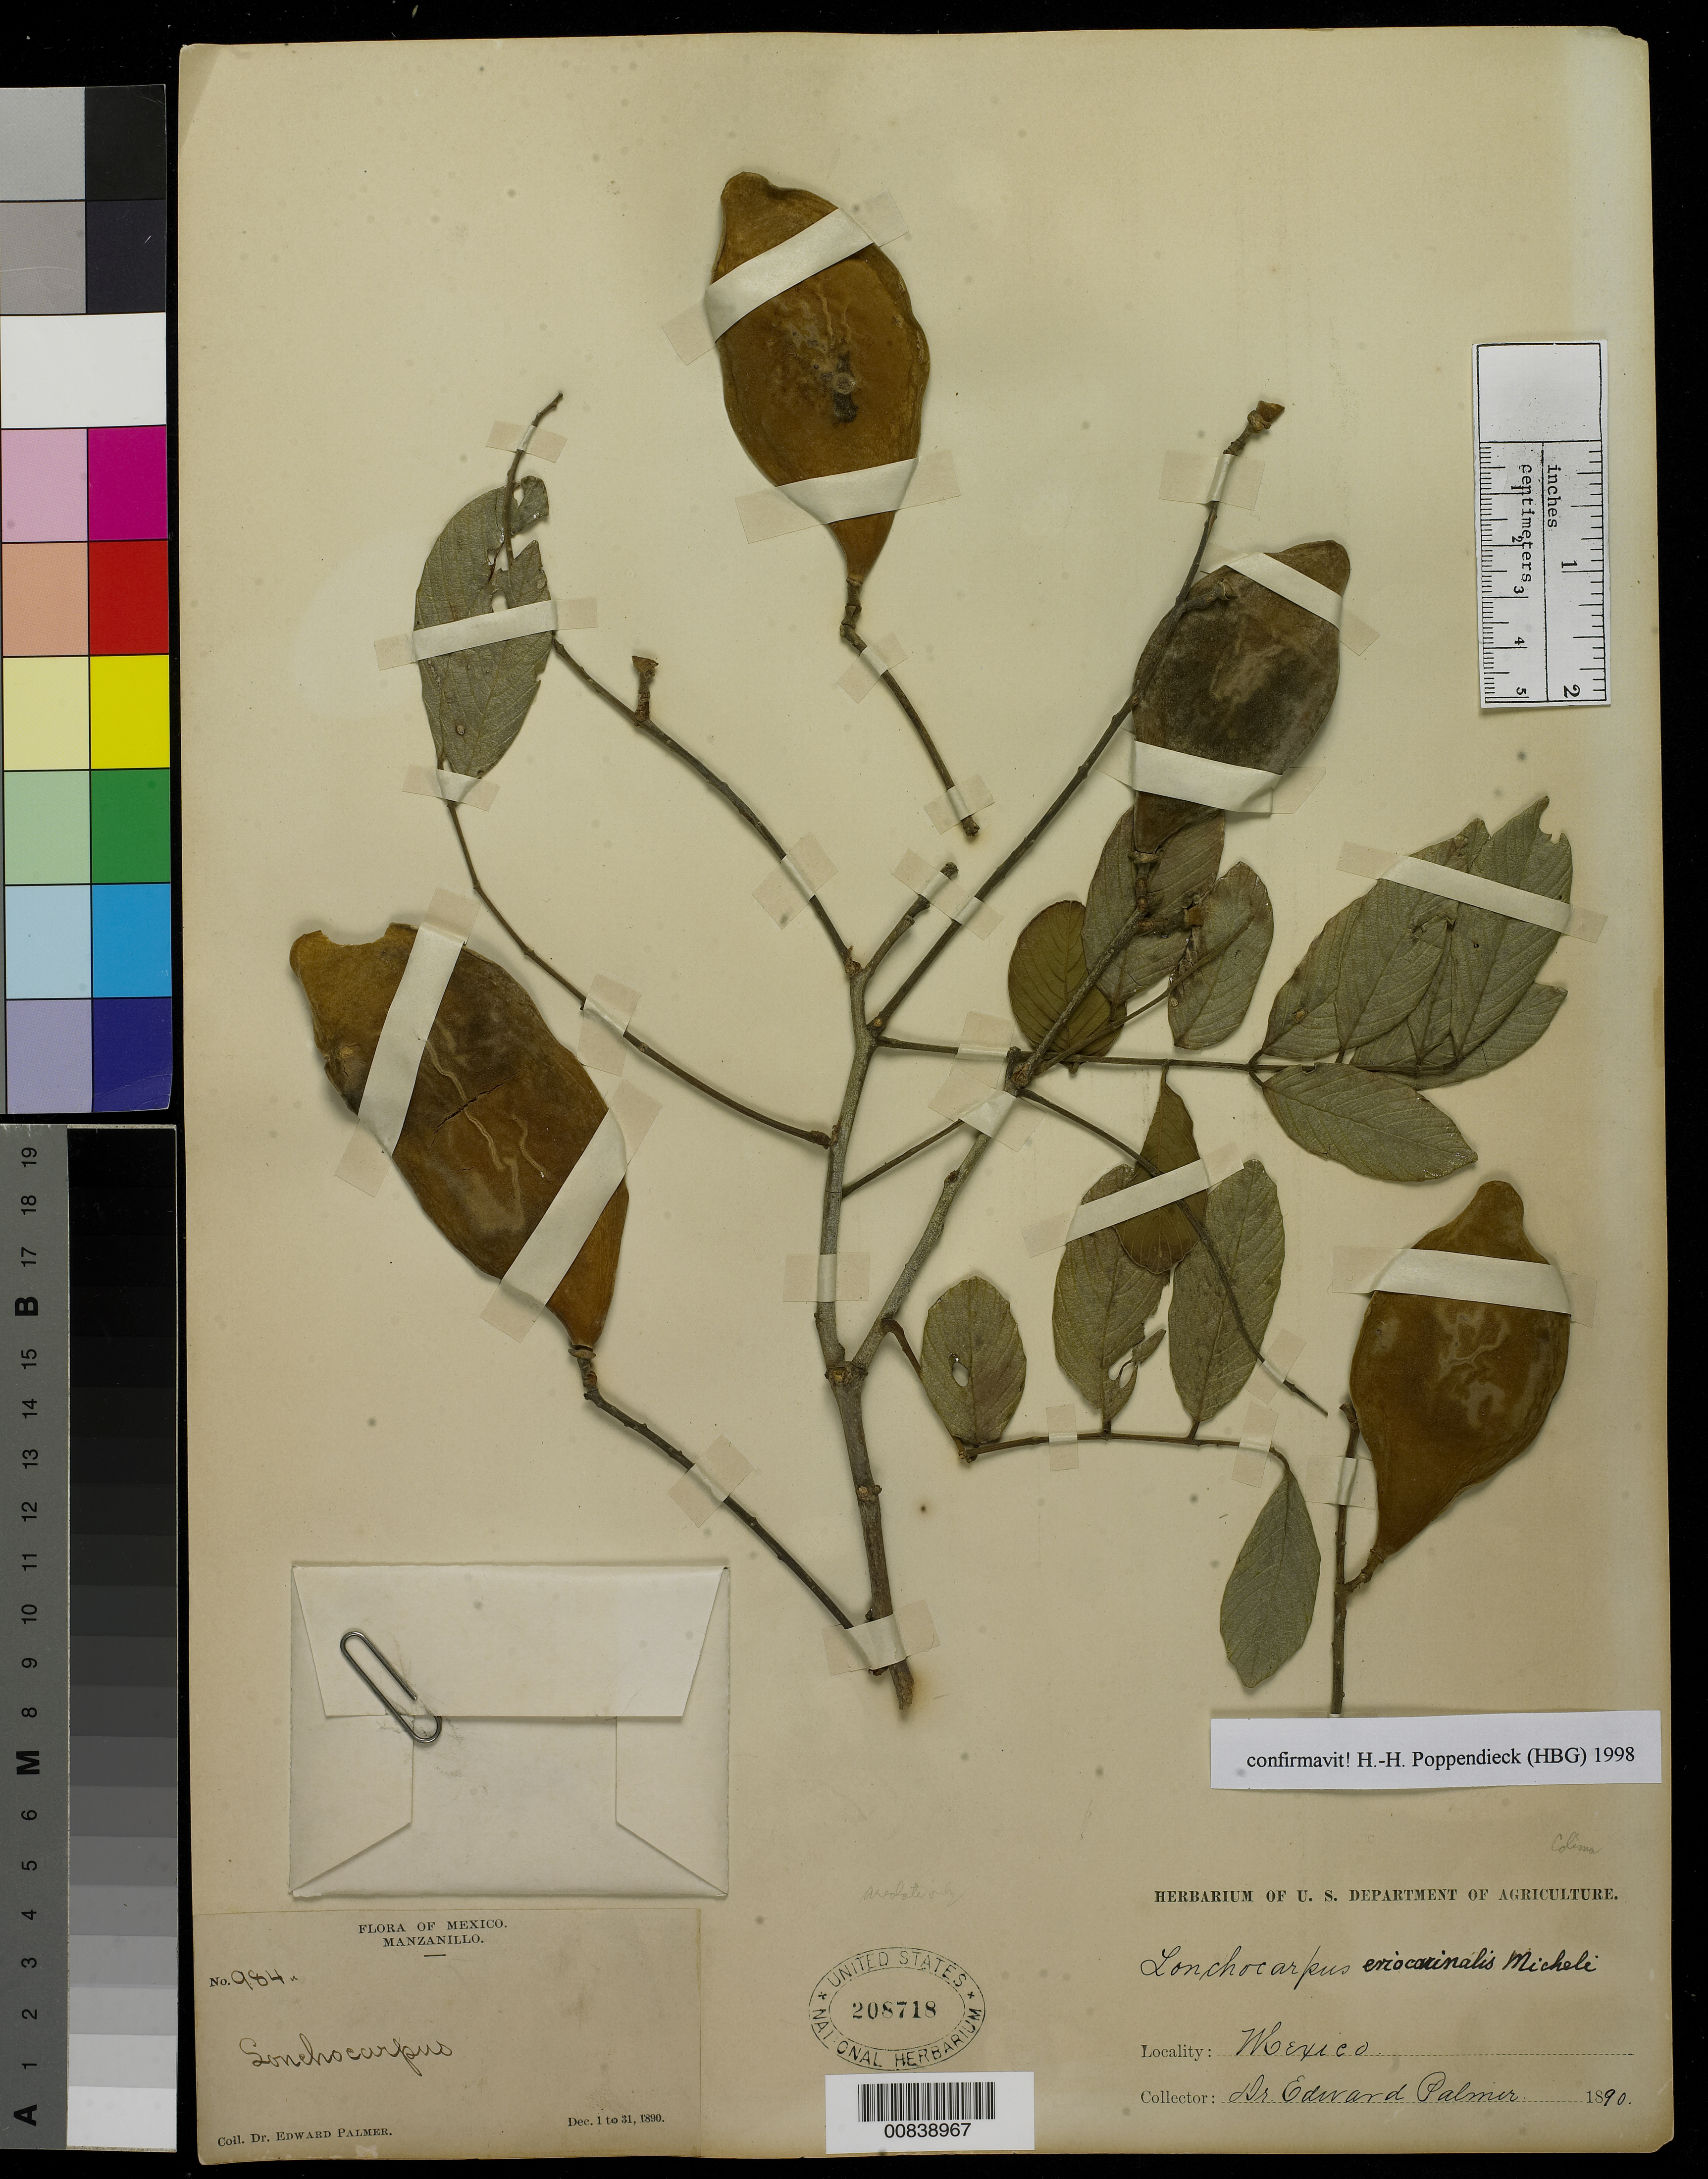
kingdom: Plantae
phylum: Tracheophyta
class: Magnoliopsida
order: Fabales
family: Fabaceae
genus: Lonchocarpus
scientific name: Lonchocarpus eriocarinalis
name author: Micheli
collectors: E. Palmer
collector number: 984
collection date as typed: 01 Dec 1890 to 31 Dec 1890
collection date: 1890-12-01/1890-12-31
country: Mexico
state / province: Colima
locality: Manzanillo, Colima.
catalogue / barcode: US 208718